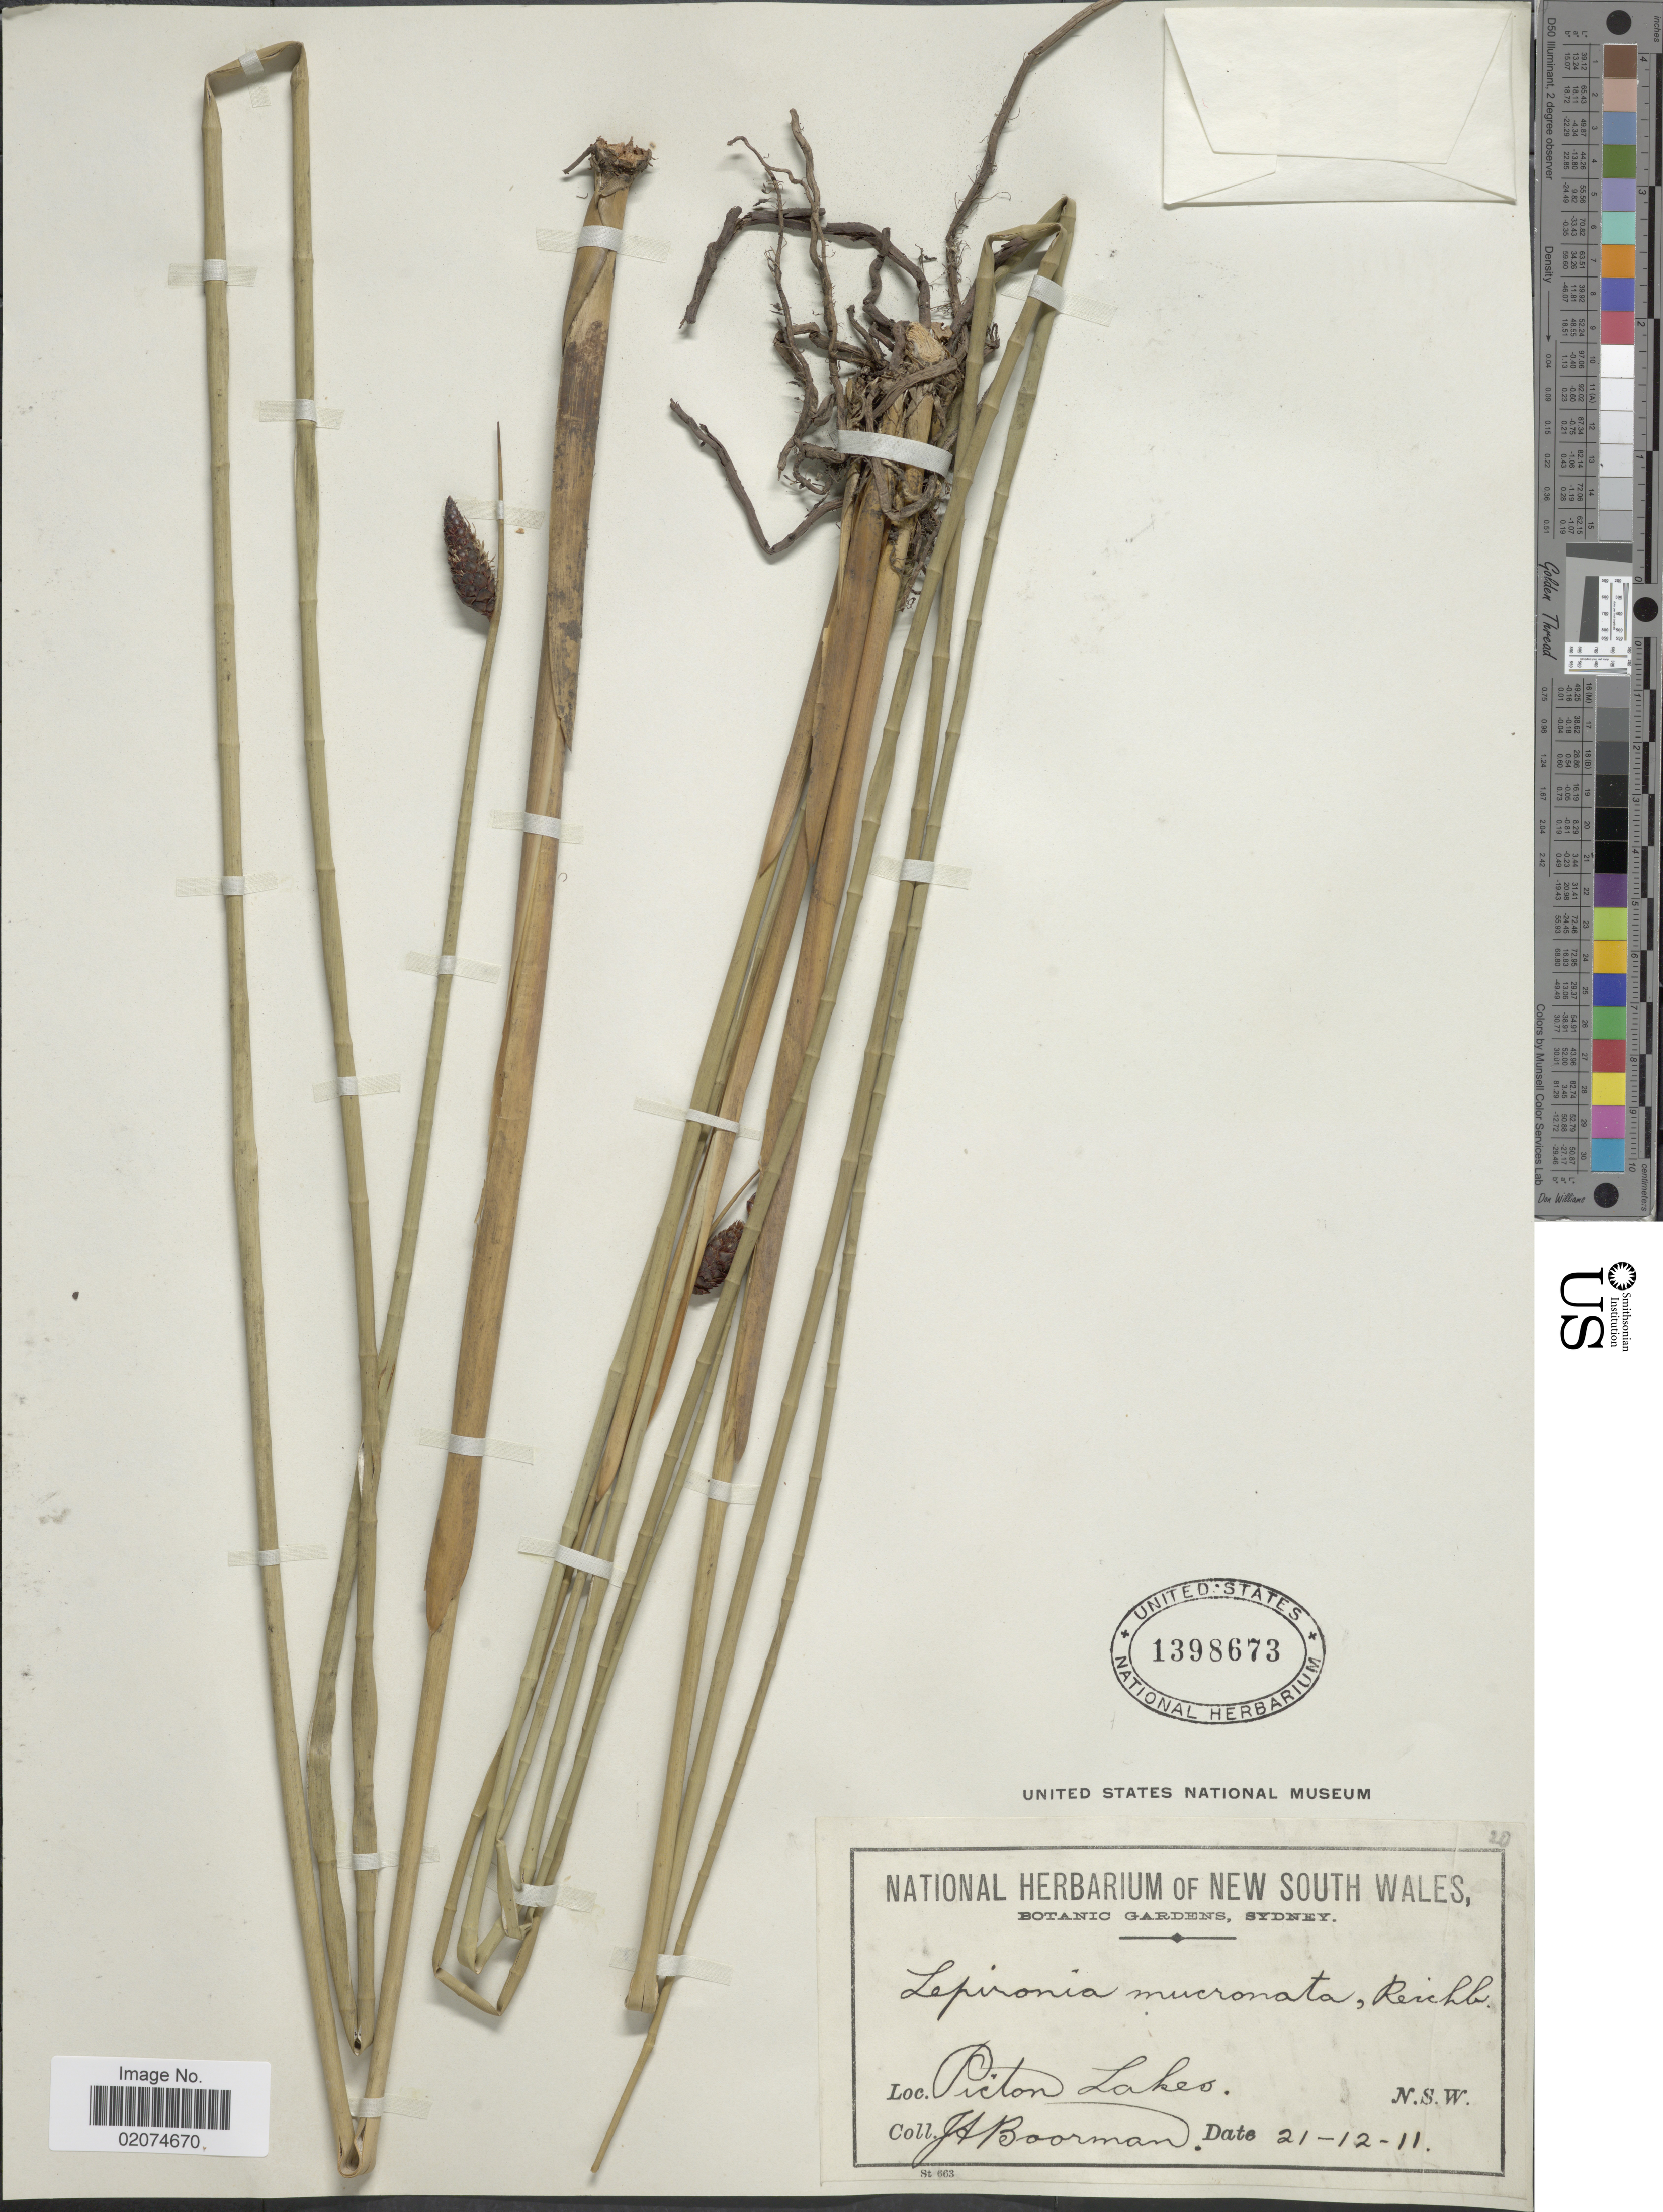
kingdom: Plantae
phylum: Tracheophyta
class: Liliopsida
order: Poales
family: Cyperaceae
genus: Lepironia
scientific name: Lepironia articulata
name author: (Retz.) Domin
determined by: Strong, Mark T., (BOT), Smithsonian Institution - National Museum of Natural History (UNITED STATES)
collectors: J. Boorman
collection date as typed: Transcribed d/m/y: 21/12/11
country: Australia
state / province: New South Wales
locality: N.S.W. Picton Lakes.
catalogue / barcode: US 1398673